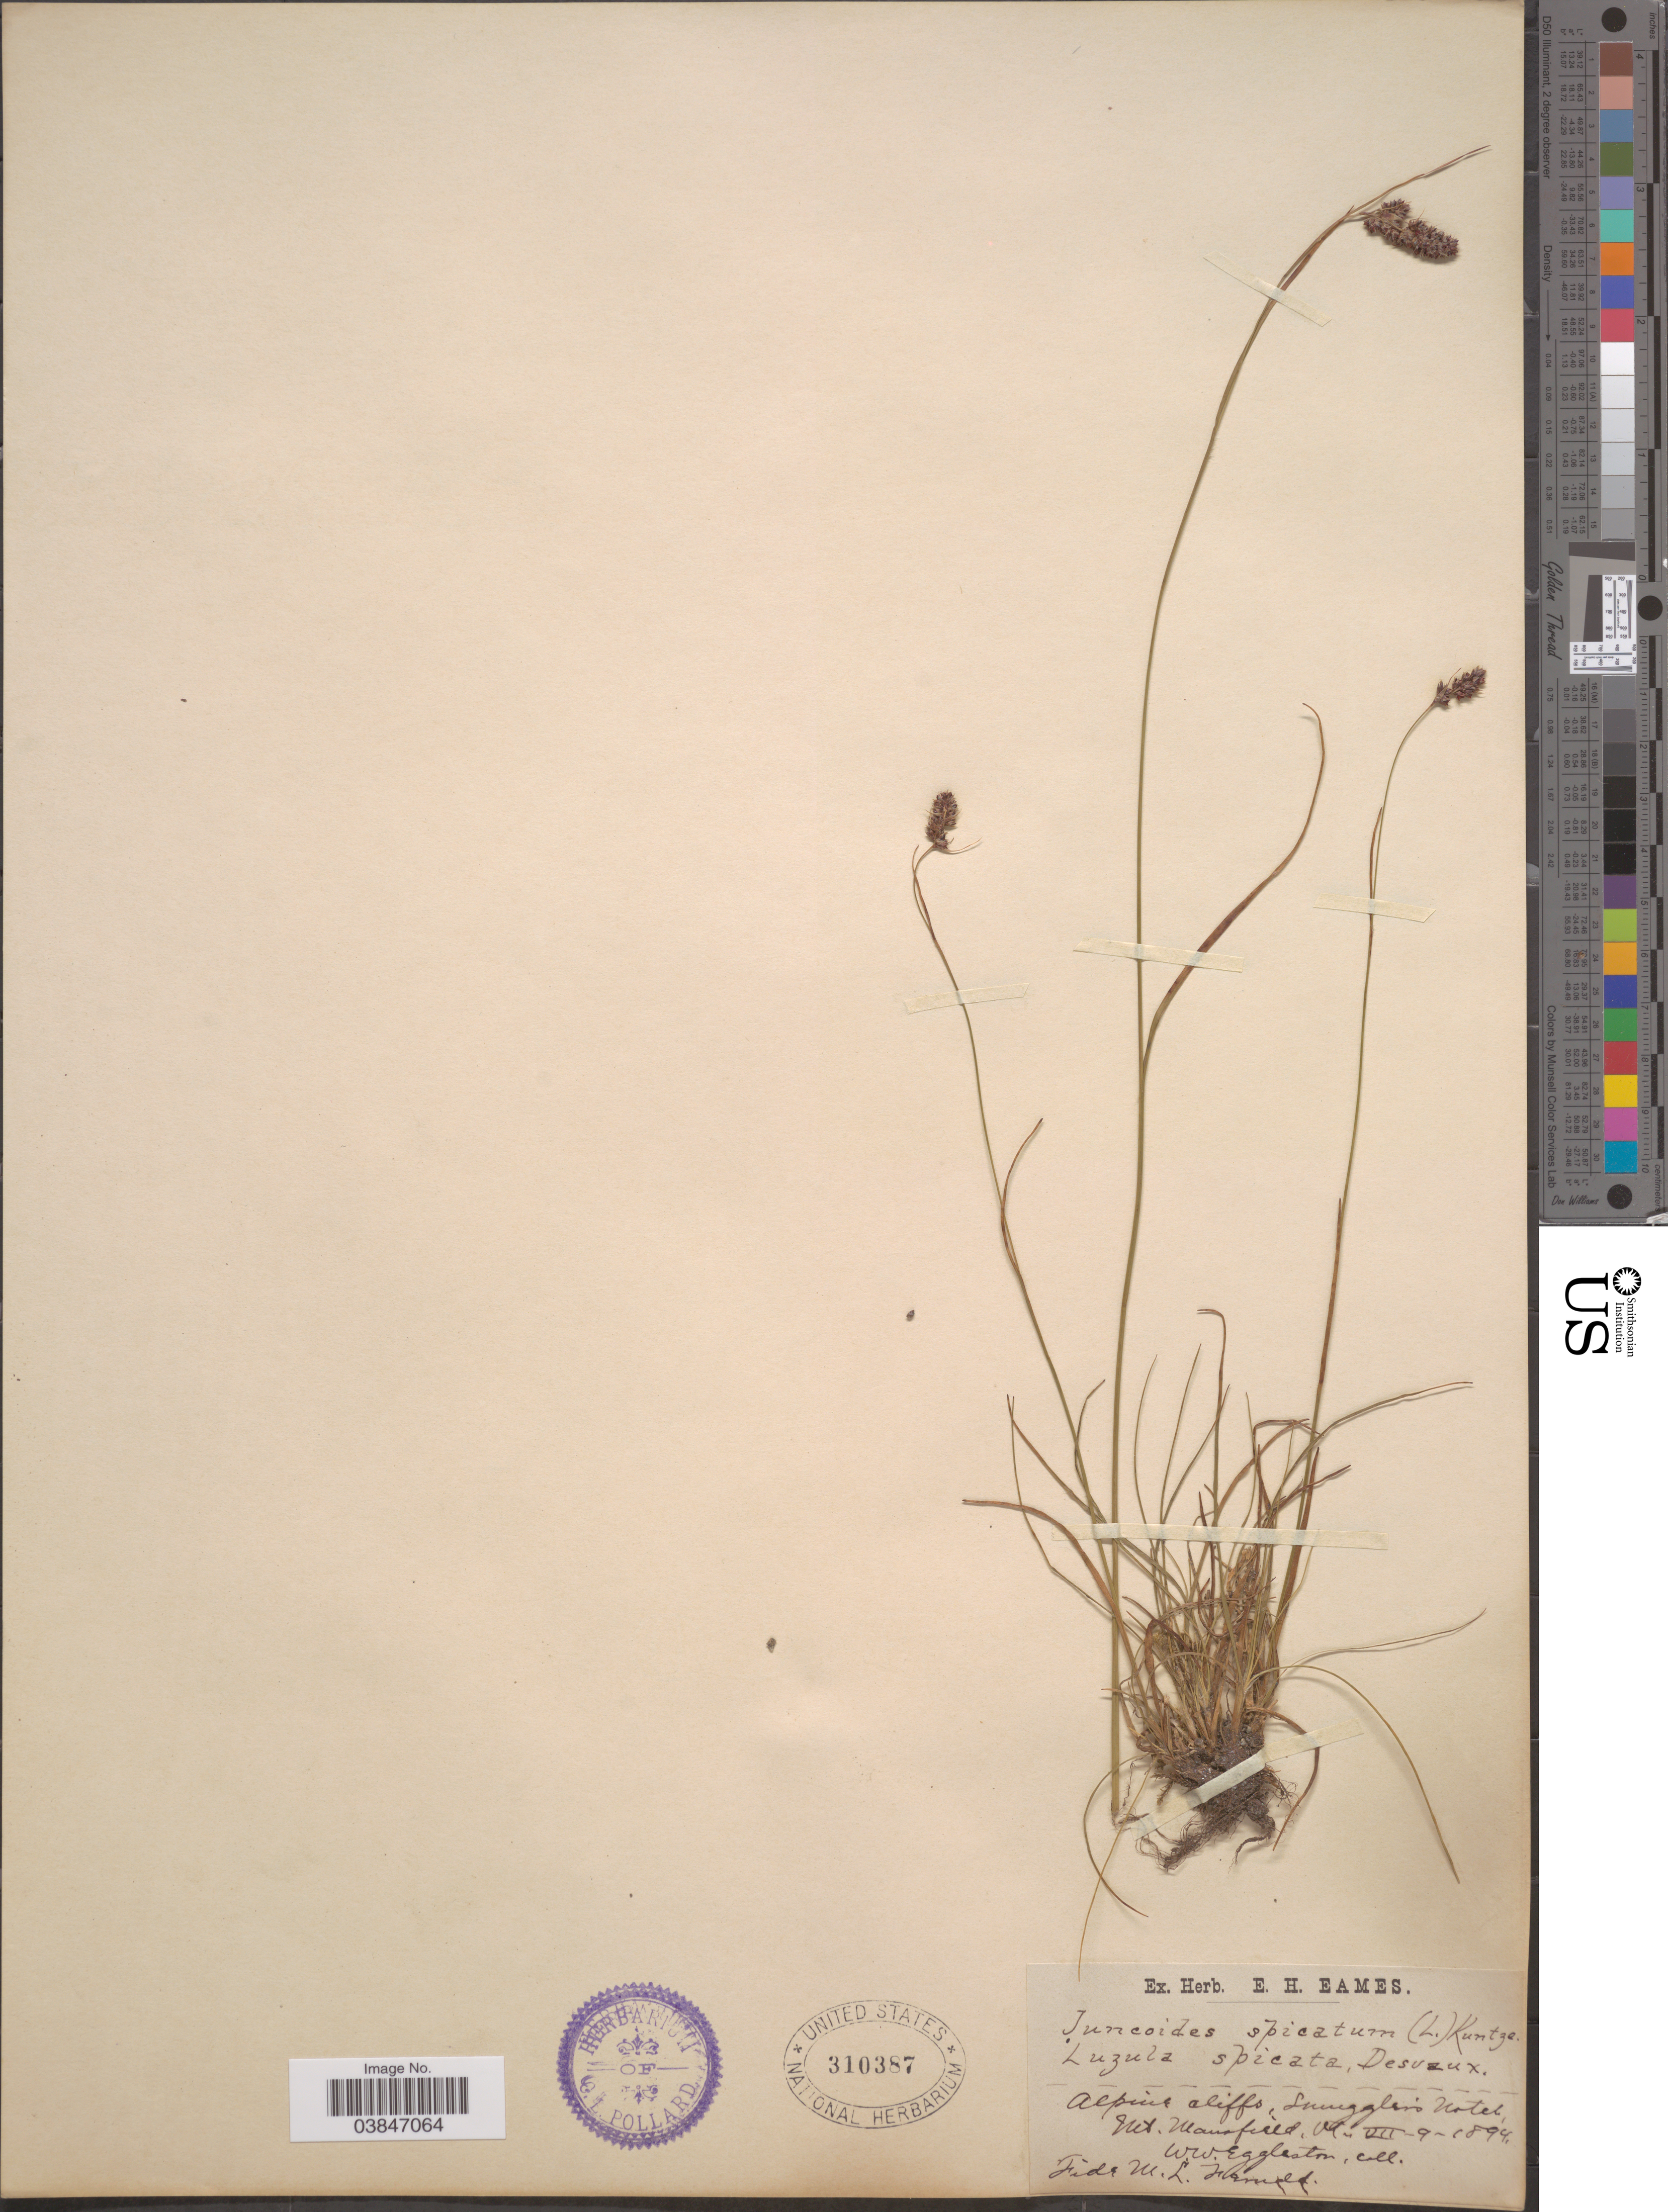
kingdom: Plantae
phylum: Tracheophyta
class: Liliopsida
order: Poales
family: Juncaceae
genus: Luzula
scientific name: Luzula spicata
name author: (L.) DC.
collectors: W. W. Eggleston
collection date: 1894-07-09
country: United States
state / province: Vermont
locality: Alpine cliffs, Smuggler's Notch, Mt. Manafield.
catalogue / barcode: US 310387